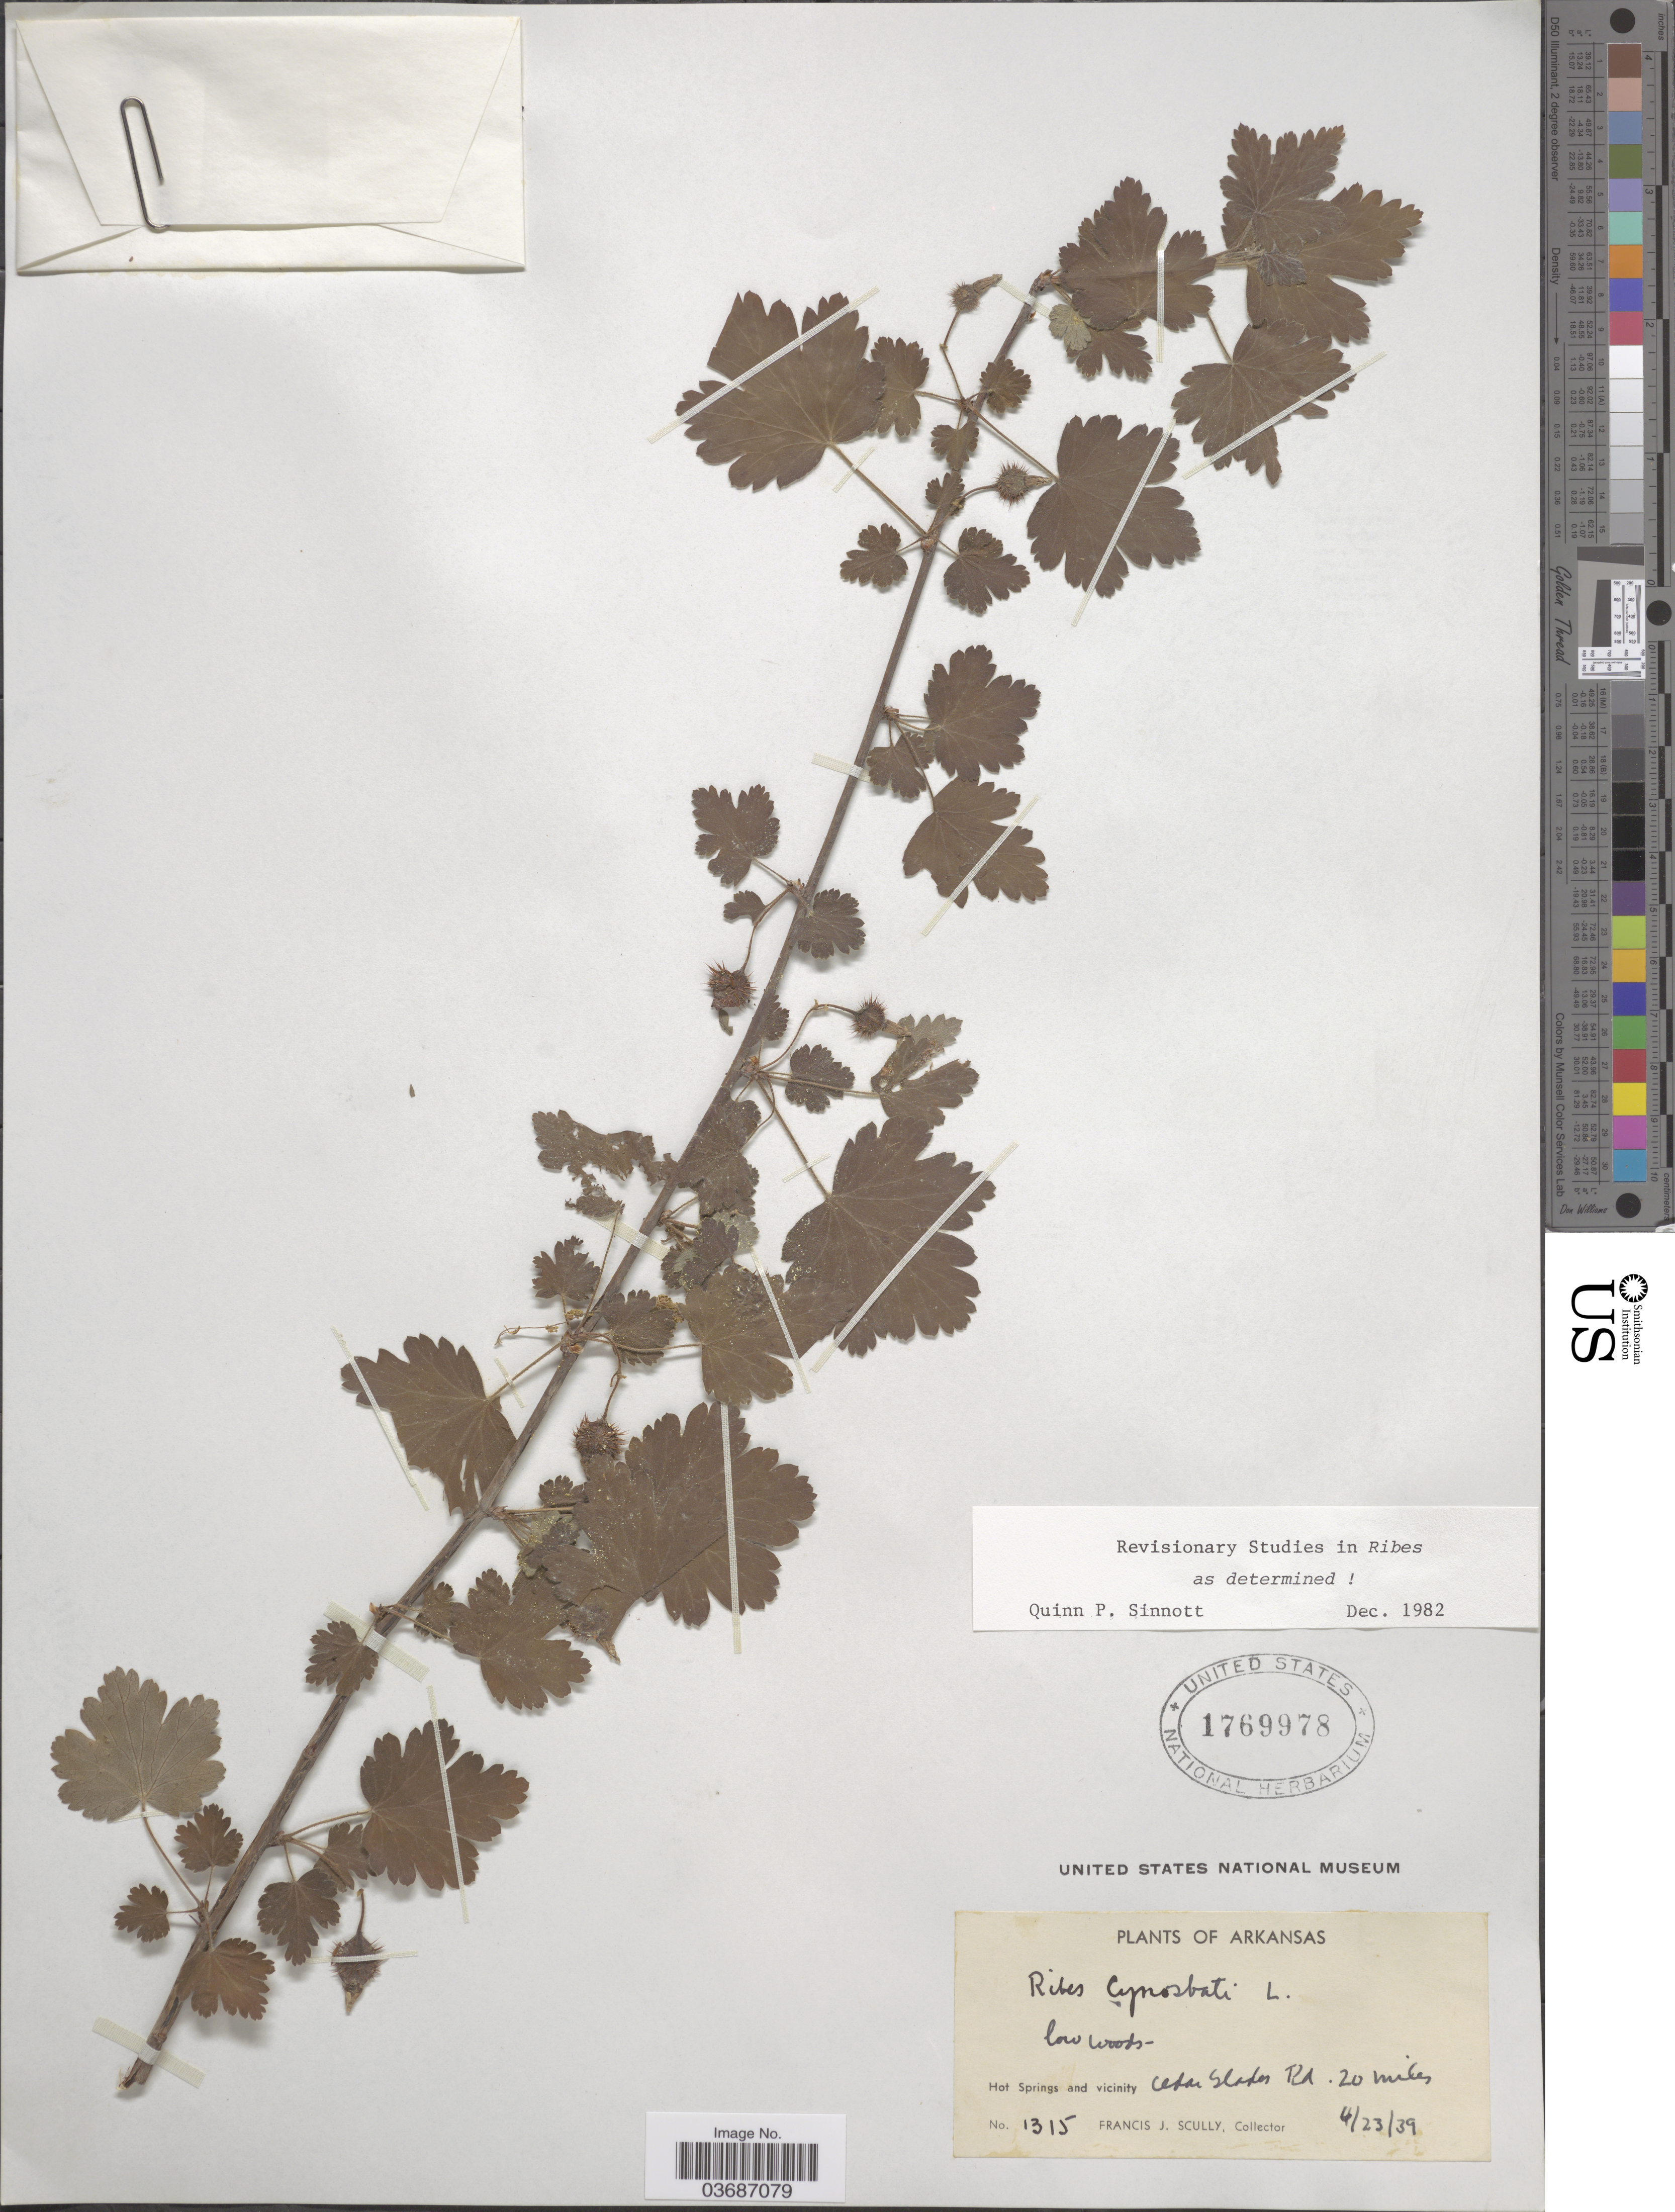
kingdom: Plantae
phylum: Tracheophyta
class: Magnoliopsida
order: Saxifragales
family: Grossulariaceae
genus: Ribes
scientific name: Ribes cynosbati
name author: L.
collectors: F. J. Scully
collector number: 1315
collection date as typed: Transcribed d/m/y: 23/4/39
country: United States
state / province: Arkansas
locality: Hot Springs and vicinity Cedar Slopes Rd. 20 miles.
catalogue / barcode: US 1769978